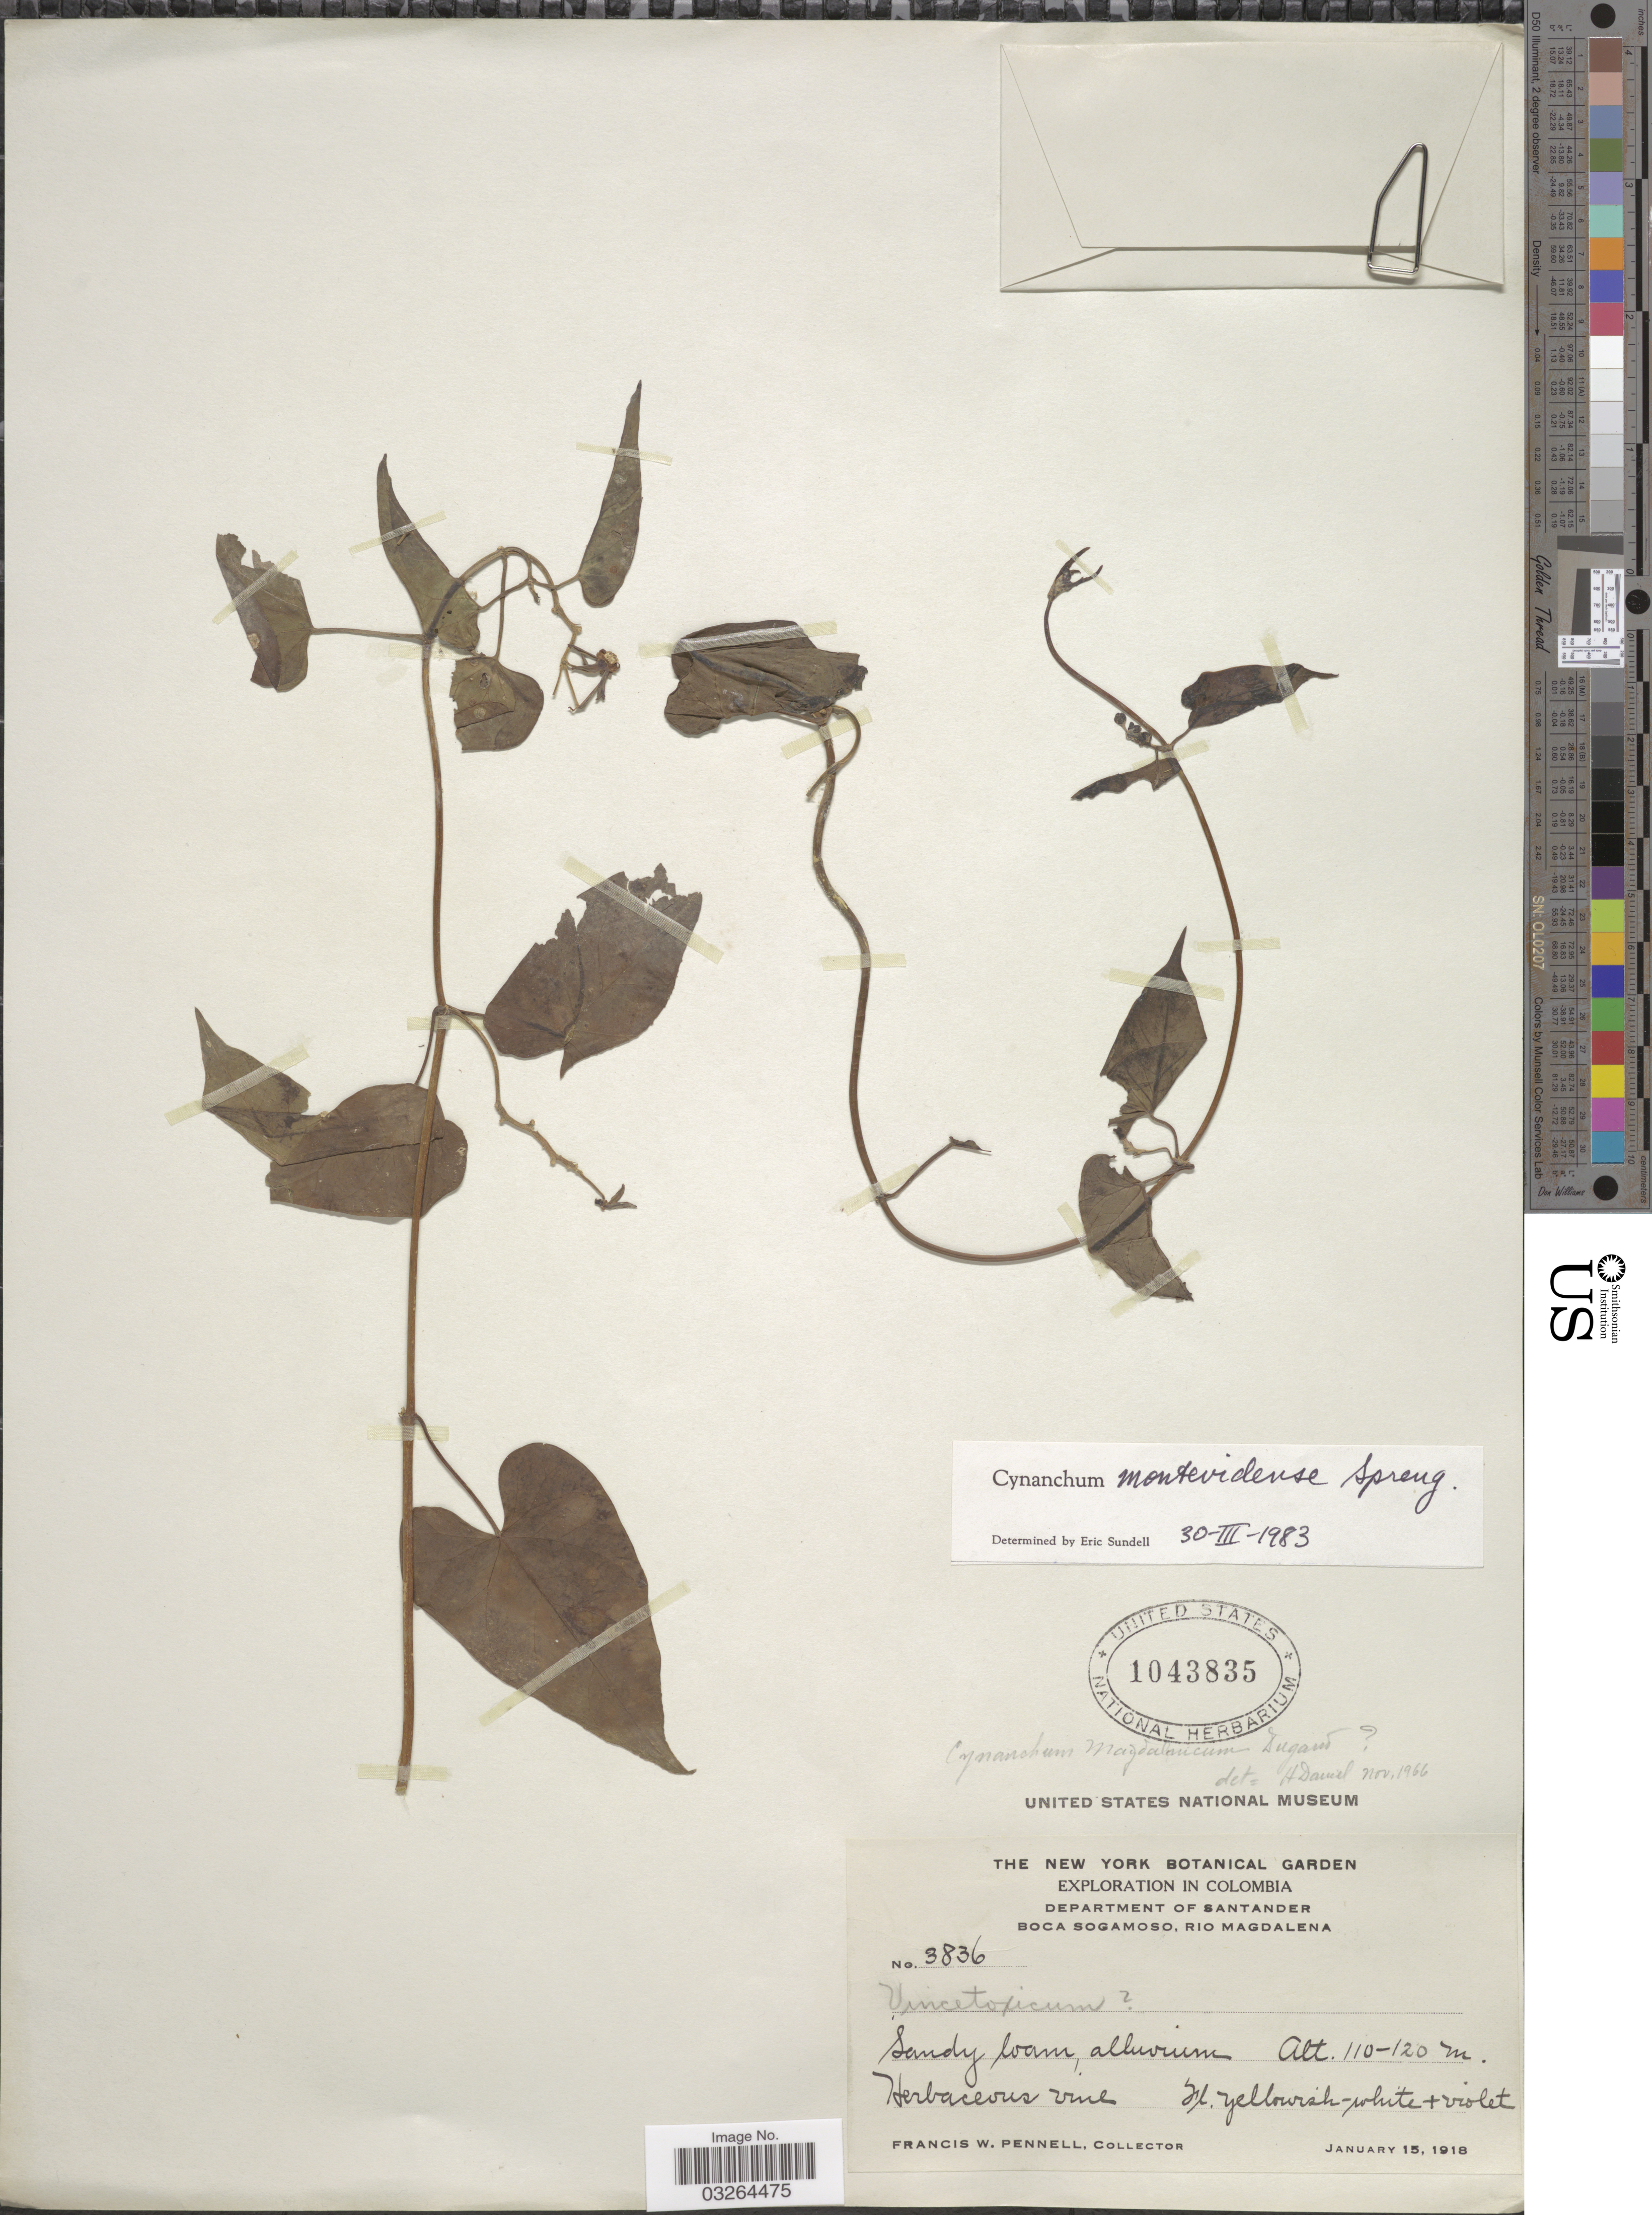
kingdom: Plantae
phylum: Tracheophyta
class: Magnoliopsida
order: Gentianales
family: Apocynaceae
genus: Cynanchum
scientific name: Cynanchum montevidense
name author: Spreng.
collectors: F. W. Pennell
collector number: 3836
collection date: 1918-01-15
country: Colombia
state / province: Santander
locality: Department of Santander, Boca Sogamoso, Rio Magdalena.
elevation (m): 110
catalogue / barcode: US 1043835